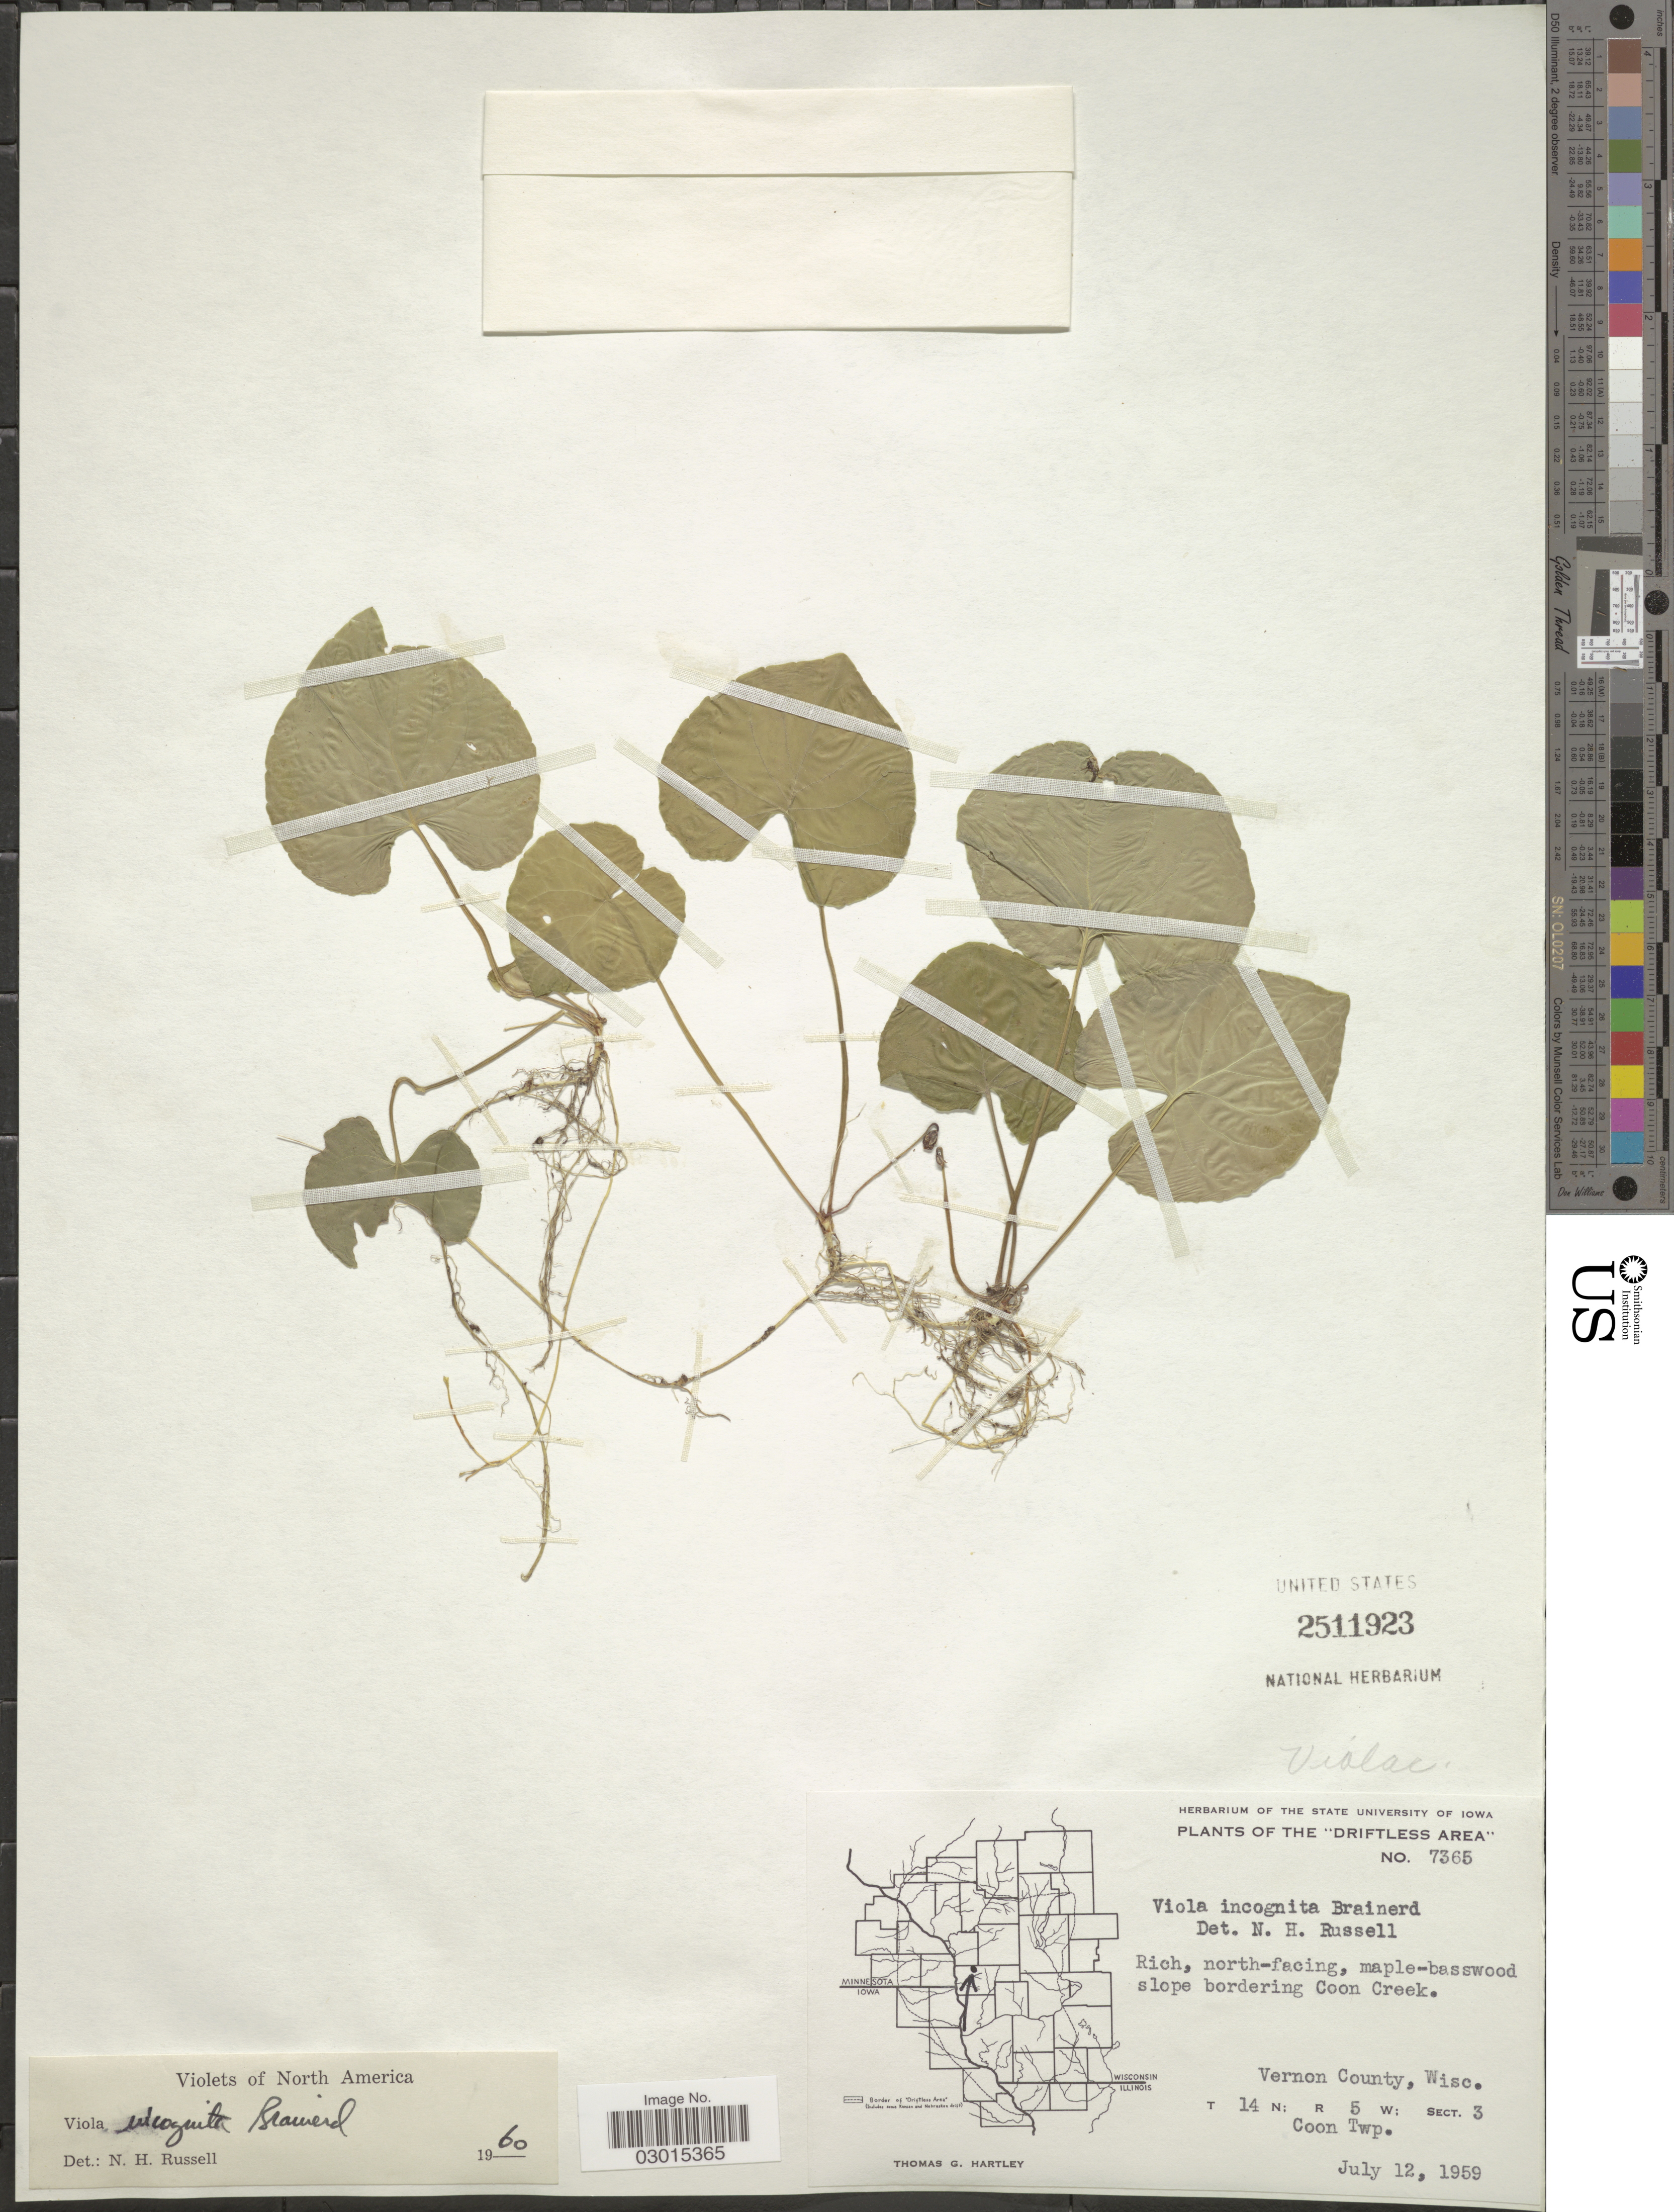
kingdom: Plantae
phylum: Tracheophyta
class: Magnoliopsida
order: Malpighiales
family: Violaceae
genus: Viola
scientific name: Viola incognita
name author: Brainerd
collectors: T. G. Hartley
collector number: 7365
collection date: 1959-07-12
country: United States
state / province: Wisconsin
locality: The "Driftless Area". Slope bordering Coon Creek. Vernon County, Wisc. T14N; R5W; Sect. 3. Coon Twp.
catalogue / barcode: US 2511923